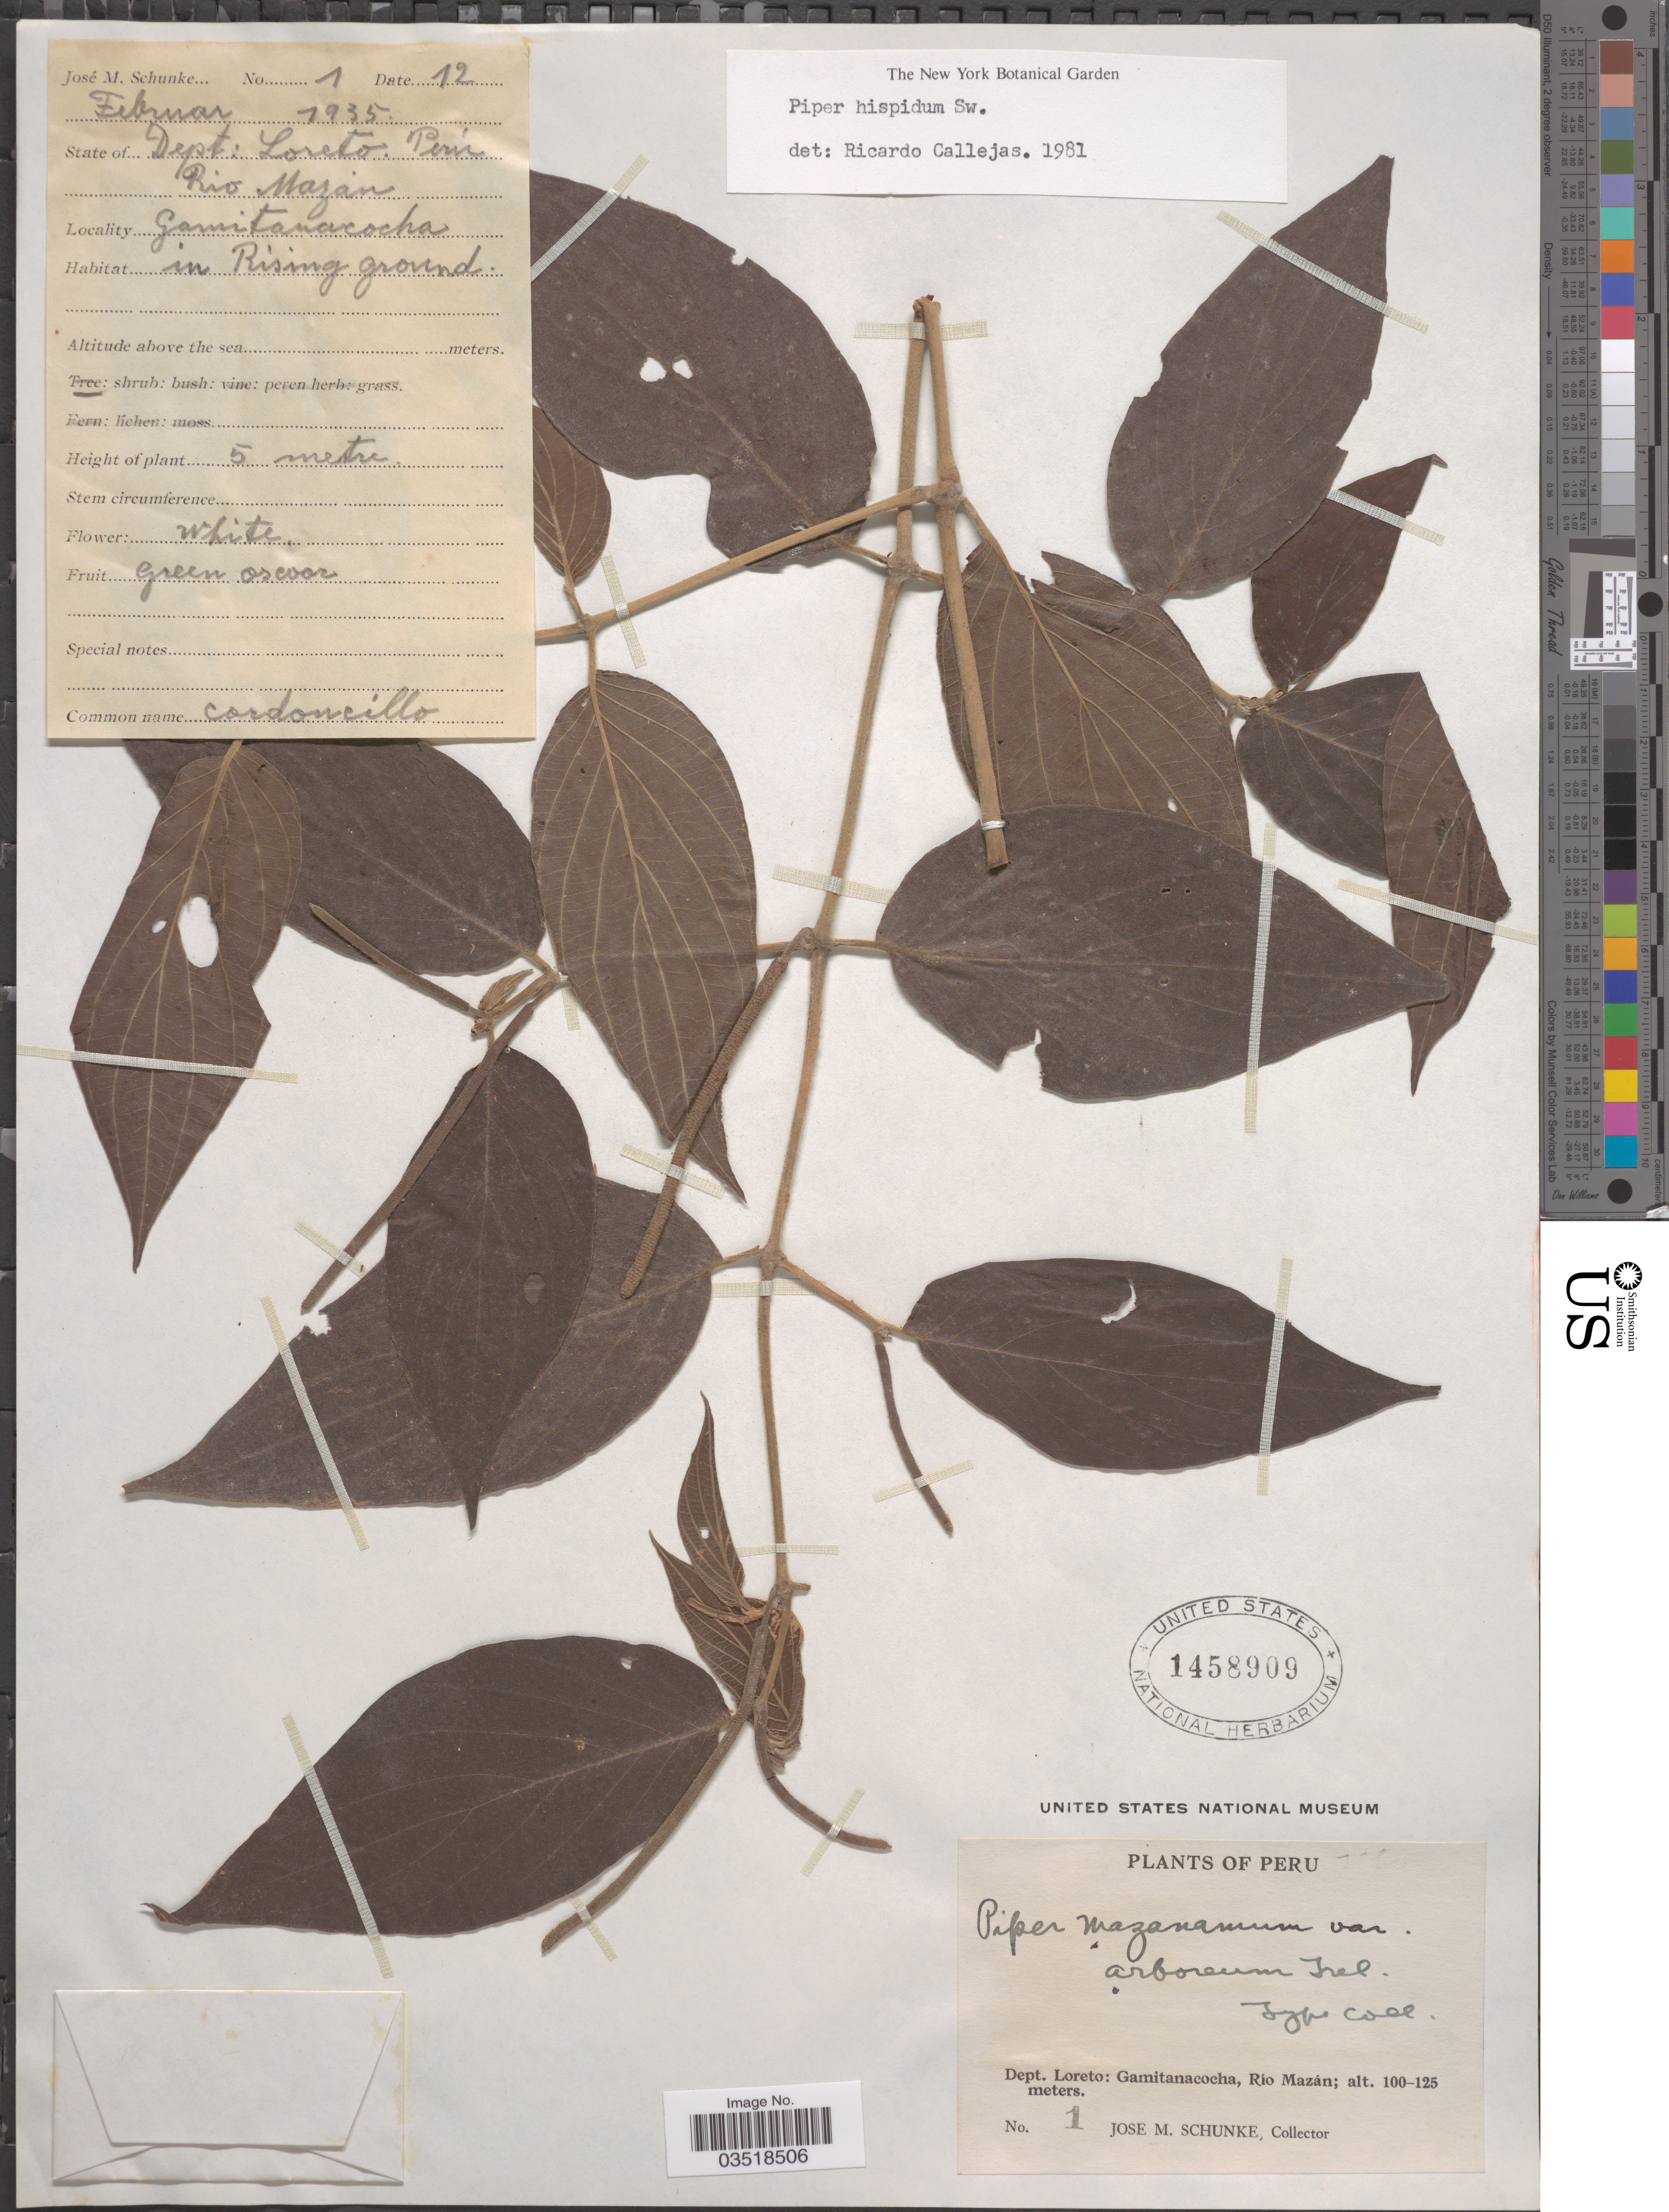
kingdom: Plantae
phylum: Tracheophyta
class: Magnoliopsida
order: Piperales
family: Piperaceae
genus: Piper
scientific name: Piper mazanamum var. arboreum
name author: Trel.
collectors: J. M. Schunke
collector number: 1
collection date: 1935-02-12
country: Peru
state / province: Loreto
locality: Dept. Loreto: Gamitanacocha, Río Mazán.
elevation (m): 100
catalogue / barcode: US 1458909